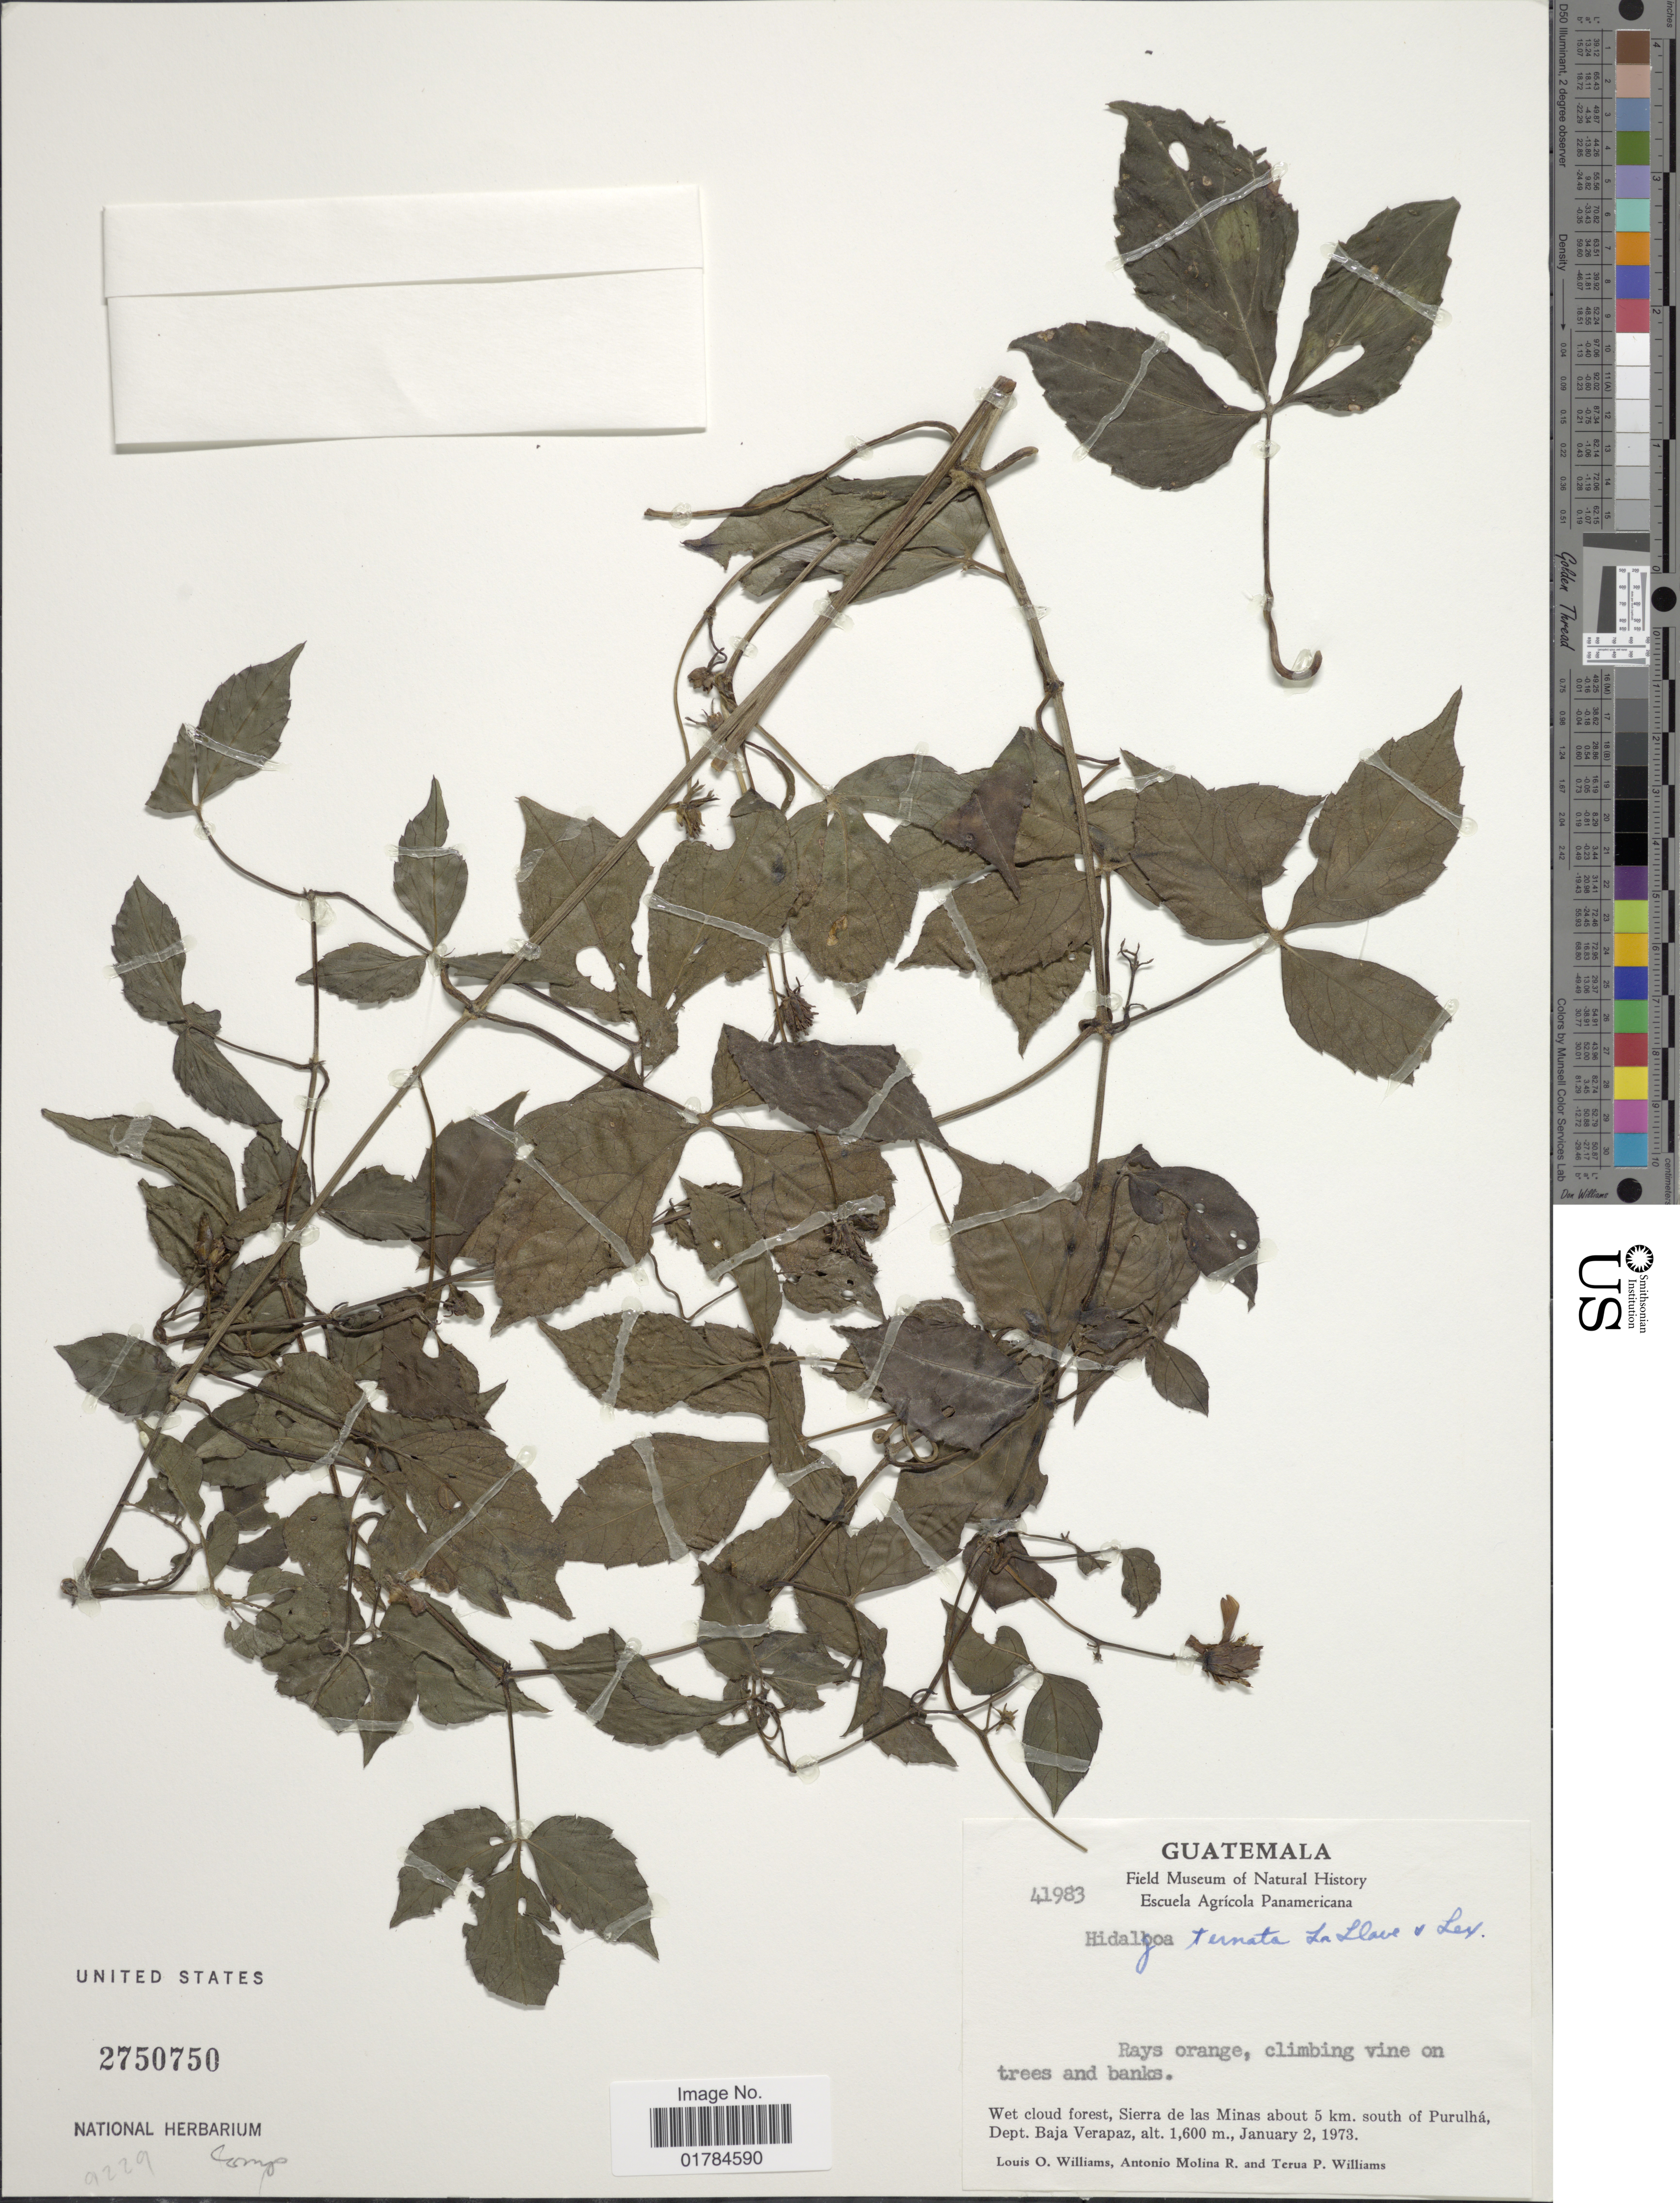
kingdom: Plantae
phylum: Tracheophyta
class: Magnoliopsida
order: Asterales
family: Asteraceae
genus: Hidalgoa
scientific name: Hidalgoa ternata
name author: La Llave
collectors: L. O. Williams, A. Molina R. & T. P. Williams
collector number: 41983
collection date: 1973-01-02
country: Guatemala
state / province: Baja Verapaz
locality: Wet cloud forest, Sierra de las Minas about 5 km. south of Purulha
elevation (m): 1600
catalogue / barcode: US 2750750